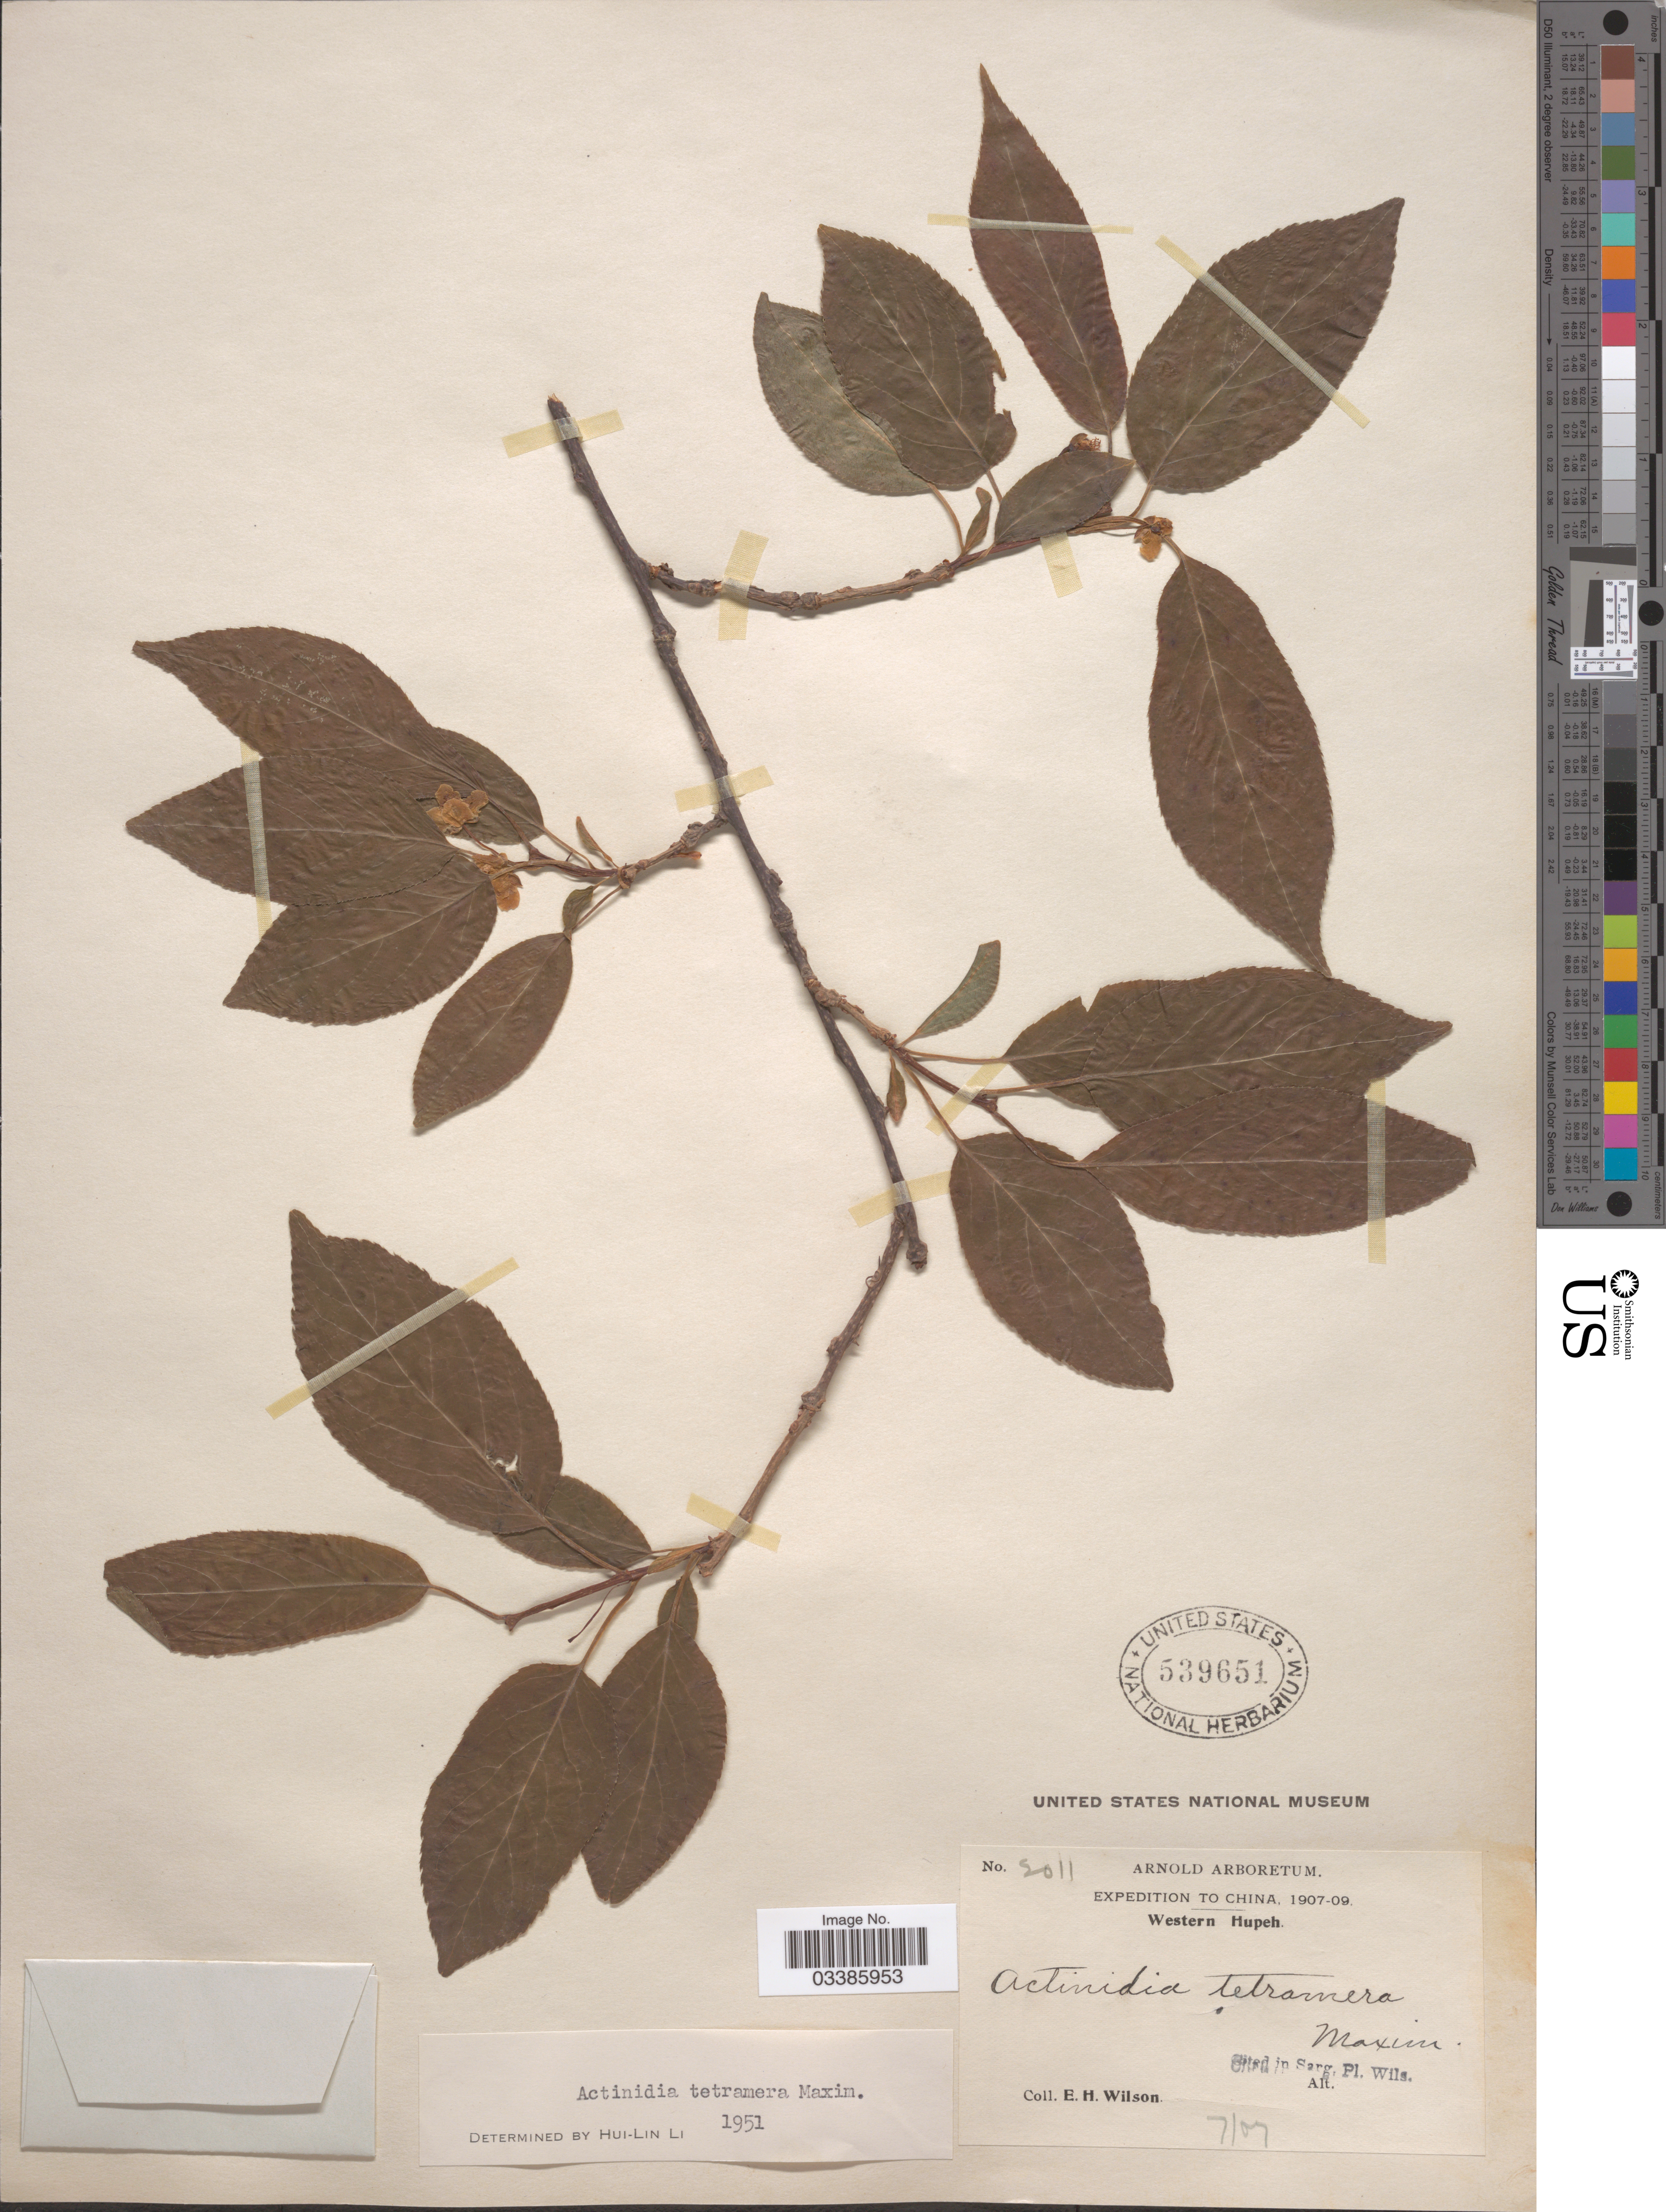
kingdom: Plantae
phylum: Tracheophyta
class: Magnoliopsida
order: Ericales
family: Actinidiaceae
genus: Actinidia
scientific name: Actinidia tetramera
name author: Maxim.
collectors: E. Wilson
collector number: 2011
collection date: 1907-07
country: China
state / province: Hubei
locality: Western Hupeh.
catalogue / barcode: US 539651